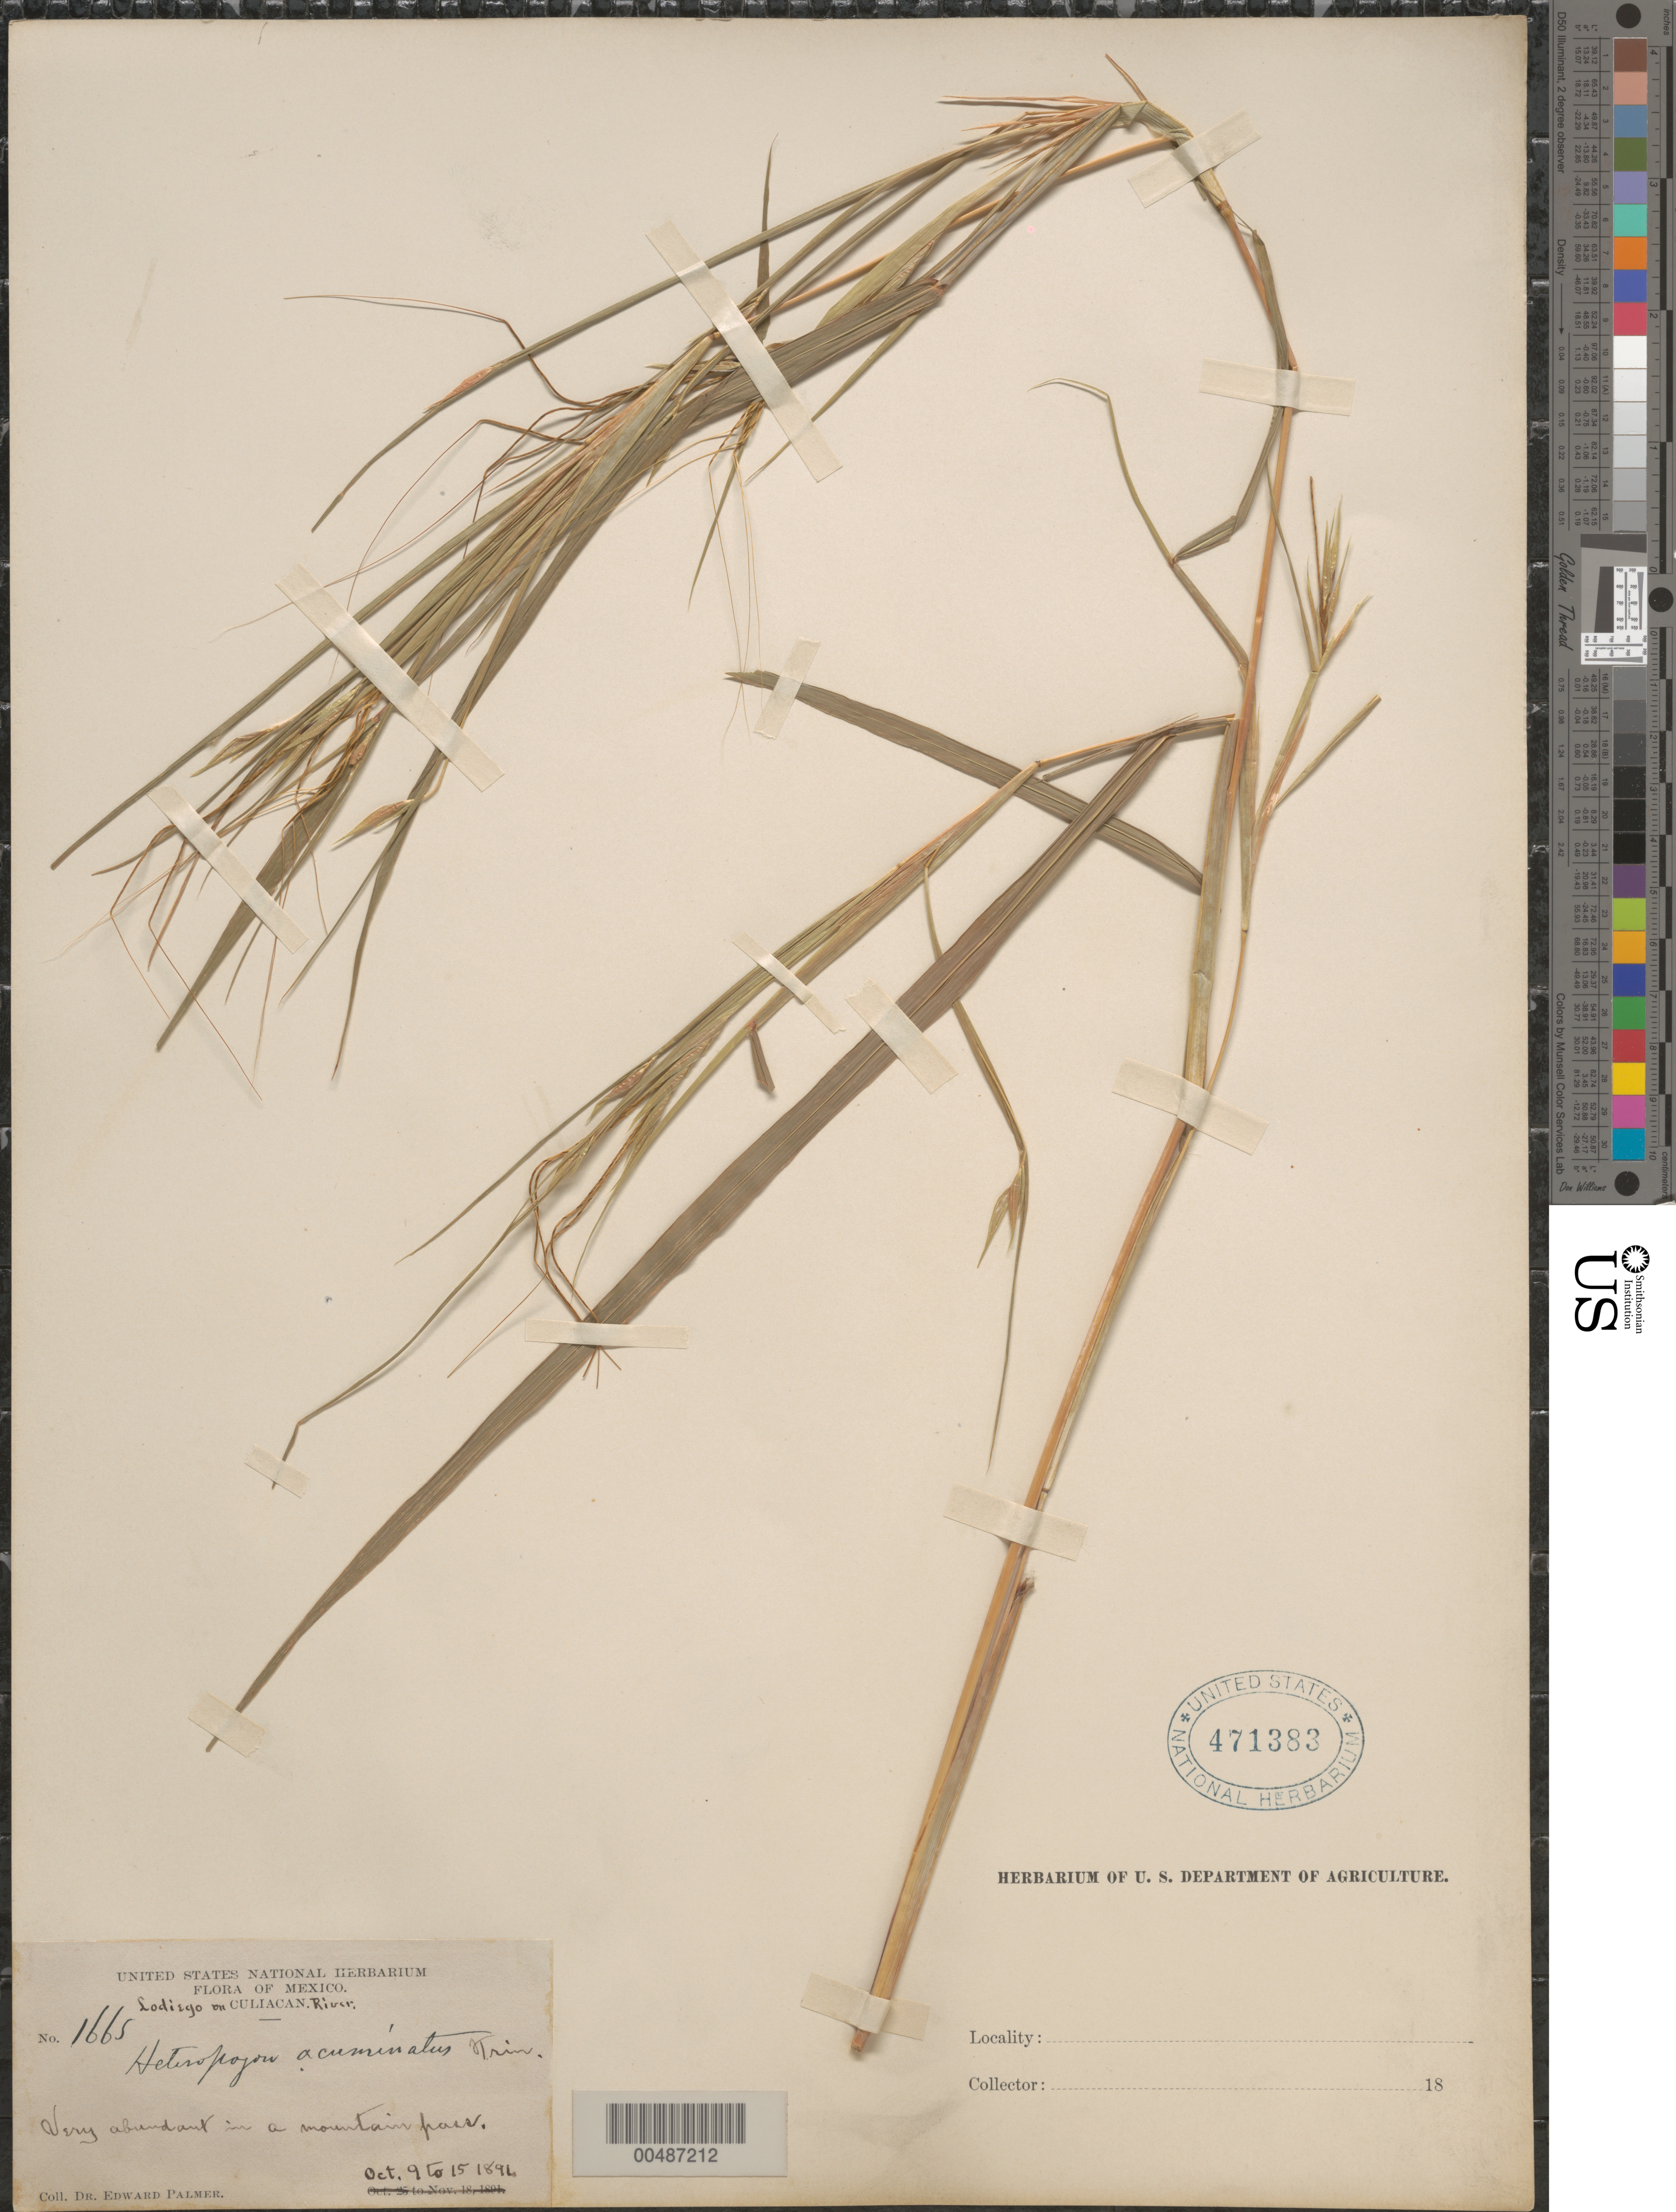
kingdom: Plantae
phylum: Tracheophyta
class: Liliopsida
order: Poales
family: Poaceae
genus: Heteropogon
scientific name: Heteropogon melanocarpus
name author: (Elliott) Benth.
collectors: E. Palmer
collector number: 1665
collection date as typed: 9 Oct 1891 to 15 Oct 1891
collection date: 1891-10-09/1891-10-15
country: Mexico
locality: Lodiego on Culiacan River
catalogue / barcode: US 471383